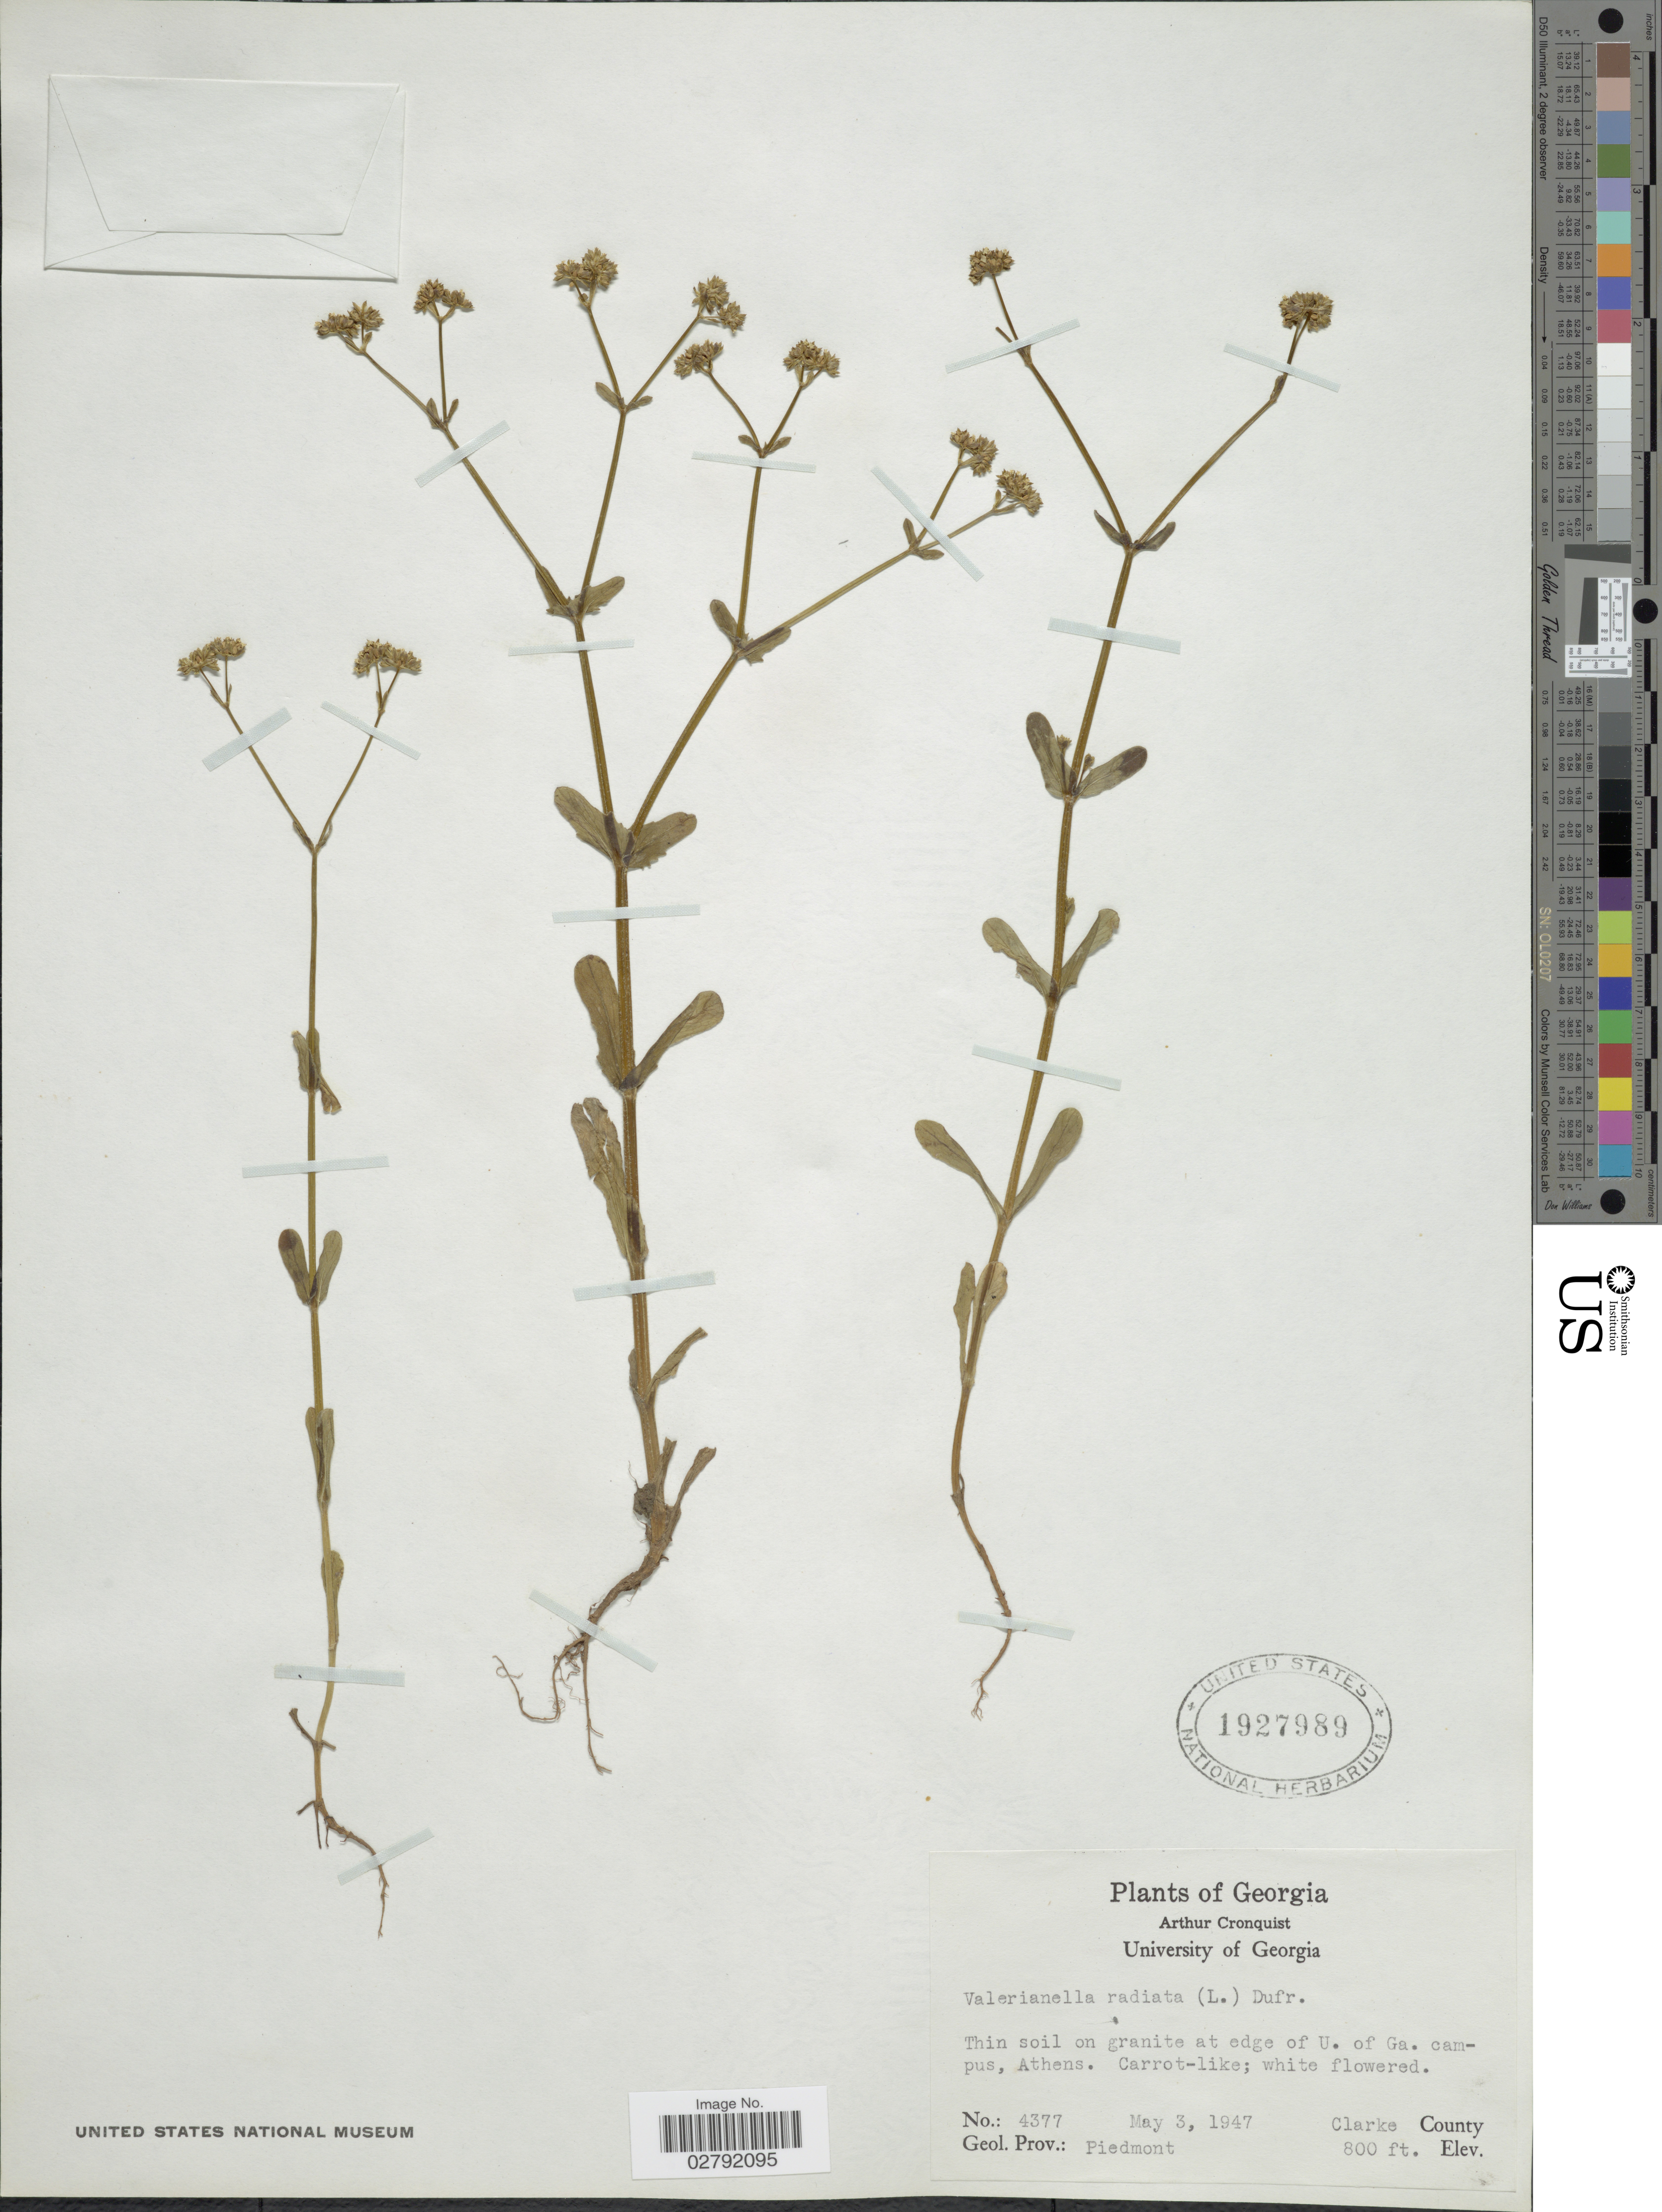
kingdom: Plantae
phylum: Tracheophyta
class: Magnoliopsida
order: Dipsacales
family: Caprifoliaceae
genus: Valerianella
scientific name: Valerianella radiata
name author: (L.) Dufr.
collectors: A. J. Cronquist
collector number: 4377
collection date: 1947-05-03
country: United States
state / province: Georgia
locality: Thin soil on granite at edge of U. of Ga. campus, Athens. Clarke County.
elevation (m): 244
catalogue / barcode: US 1927989